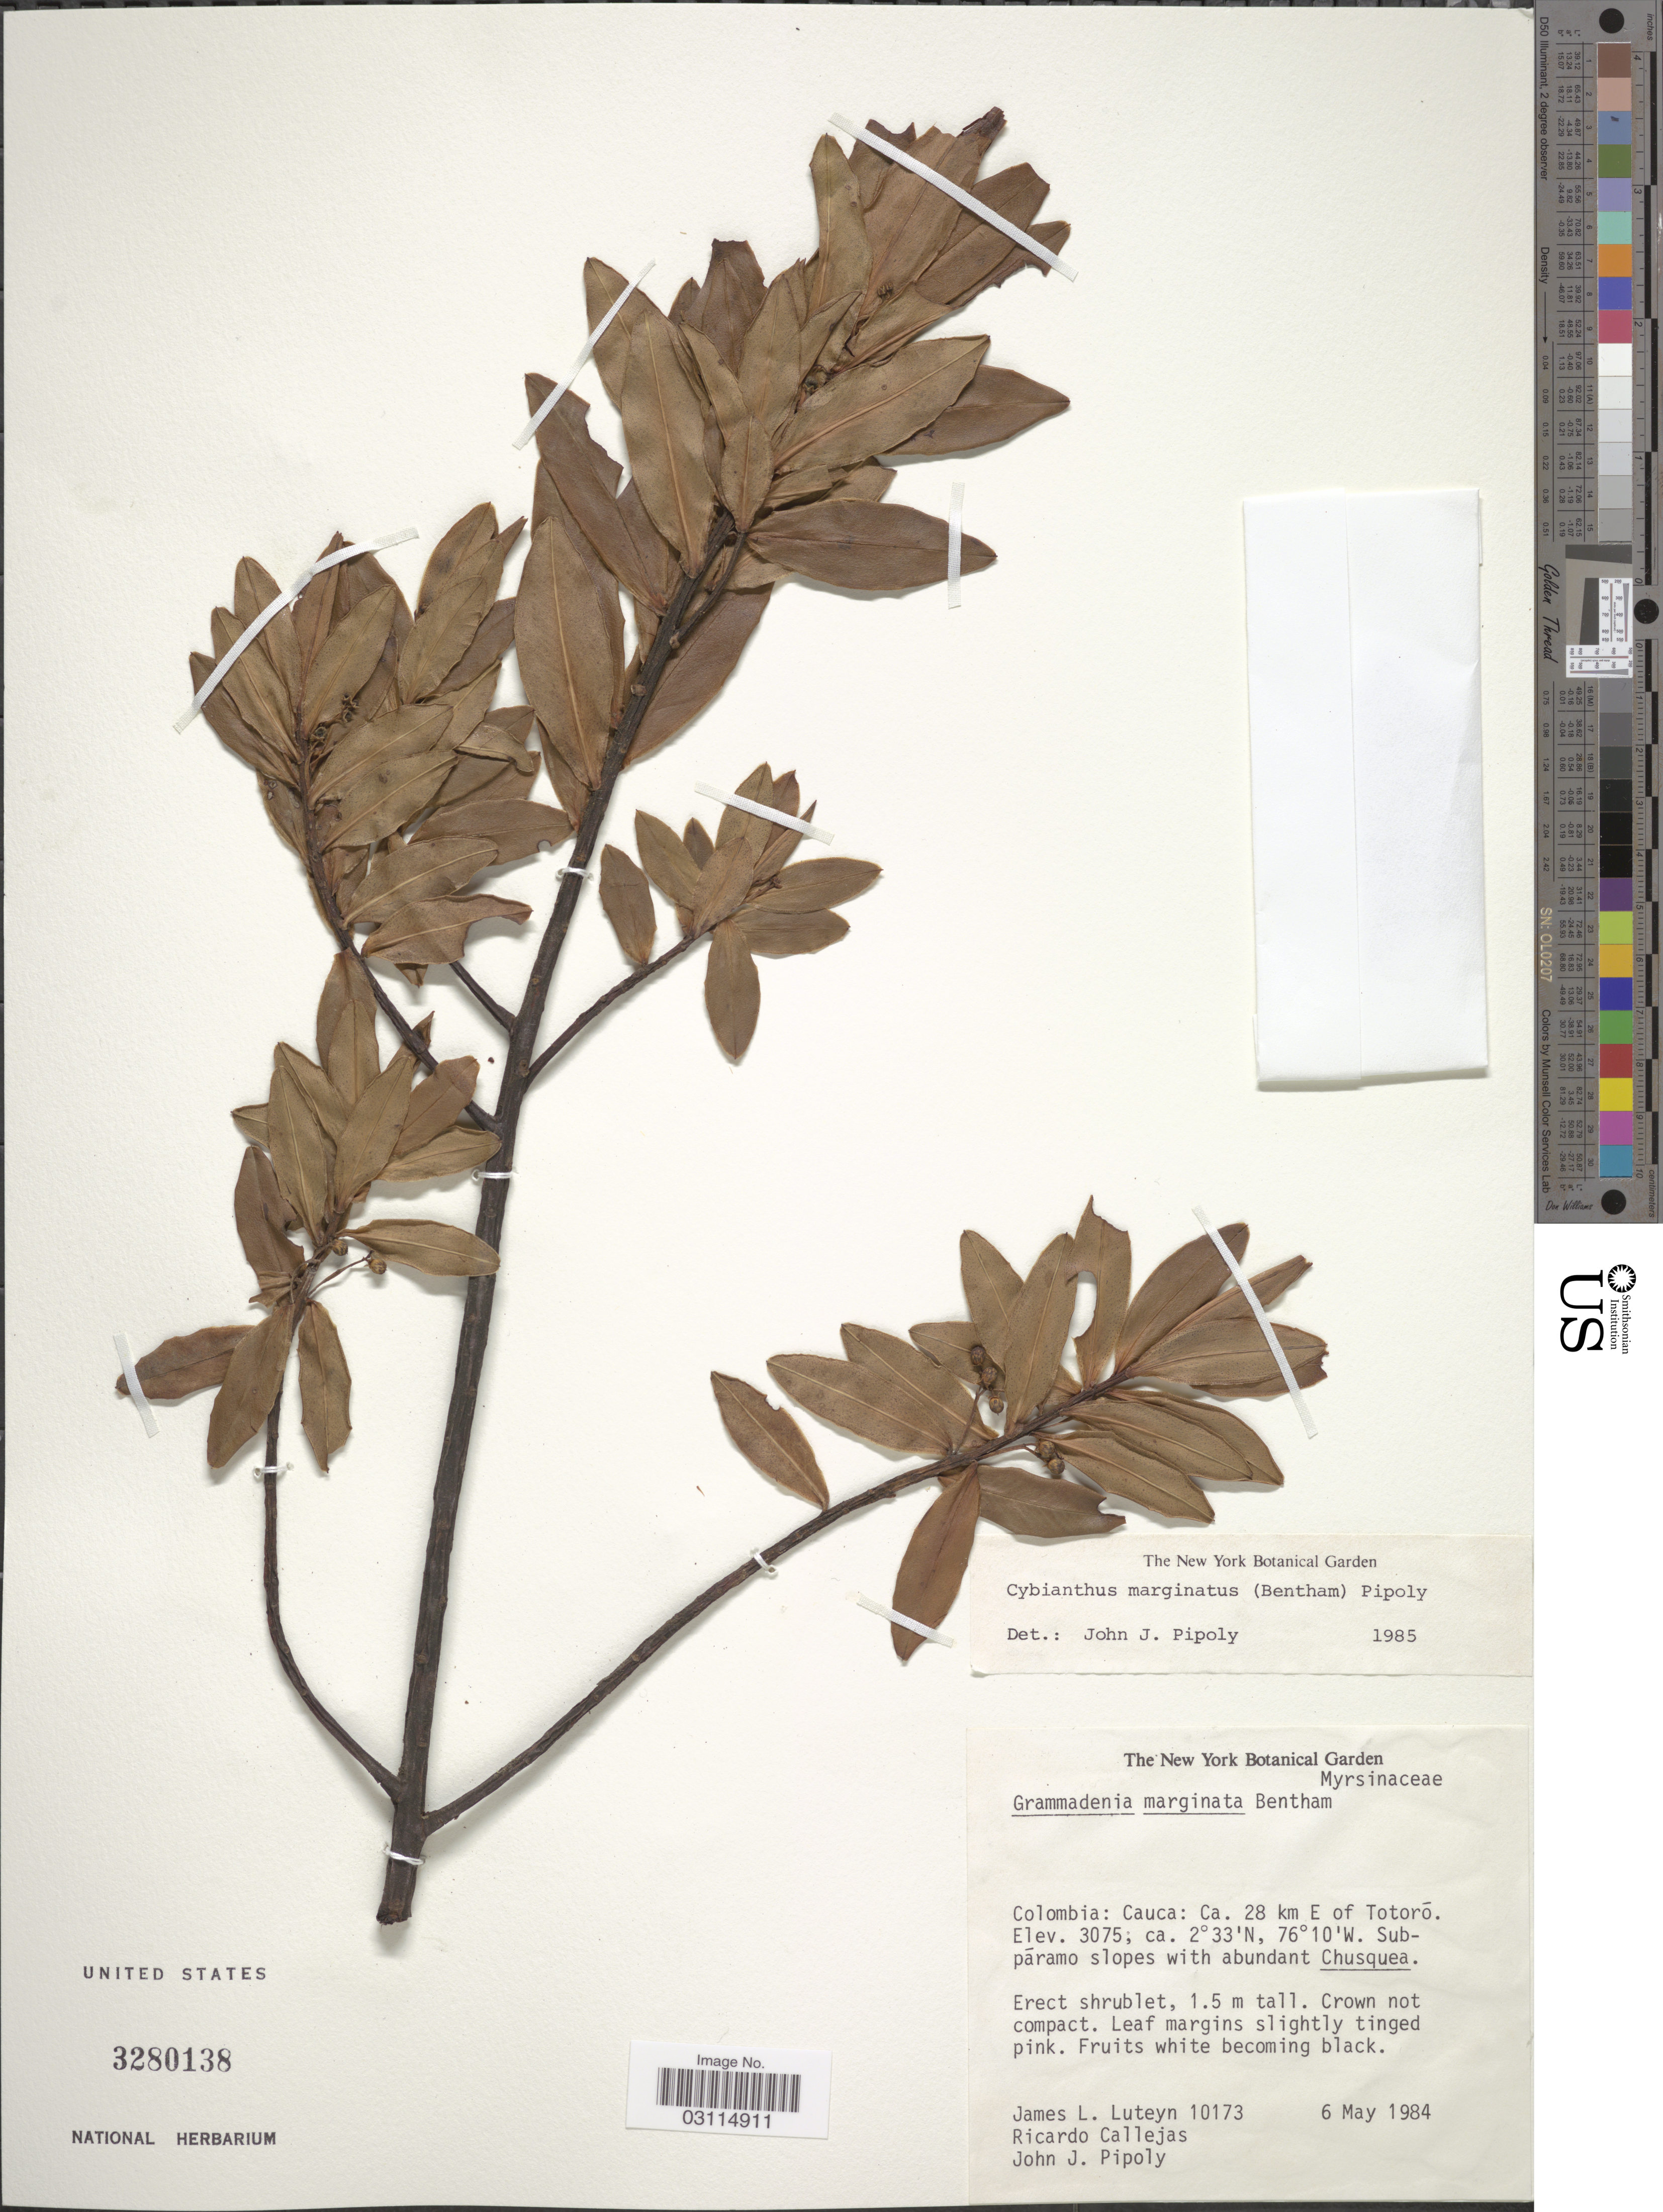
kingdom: Plantae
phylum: Tracheophyta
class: Magnoliopsida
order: Ericales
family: Primulaceae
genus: Cybianthus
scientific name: Cybianthus marginatus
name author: (Benth.) Pipoly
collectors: J. Luteyn, R. Callejas & J. J. Pipoly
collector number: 10173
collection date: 1984-05-06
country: Colombia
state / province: Cauca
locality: Ca. 28 km E of Totoró.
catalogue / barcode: US 3280138